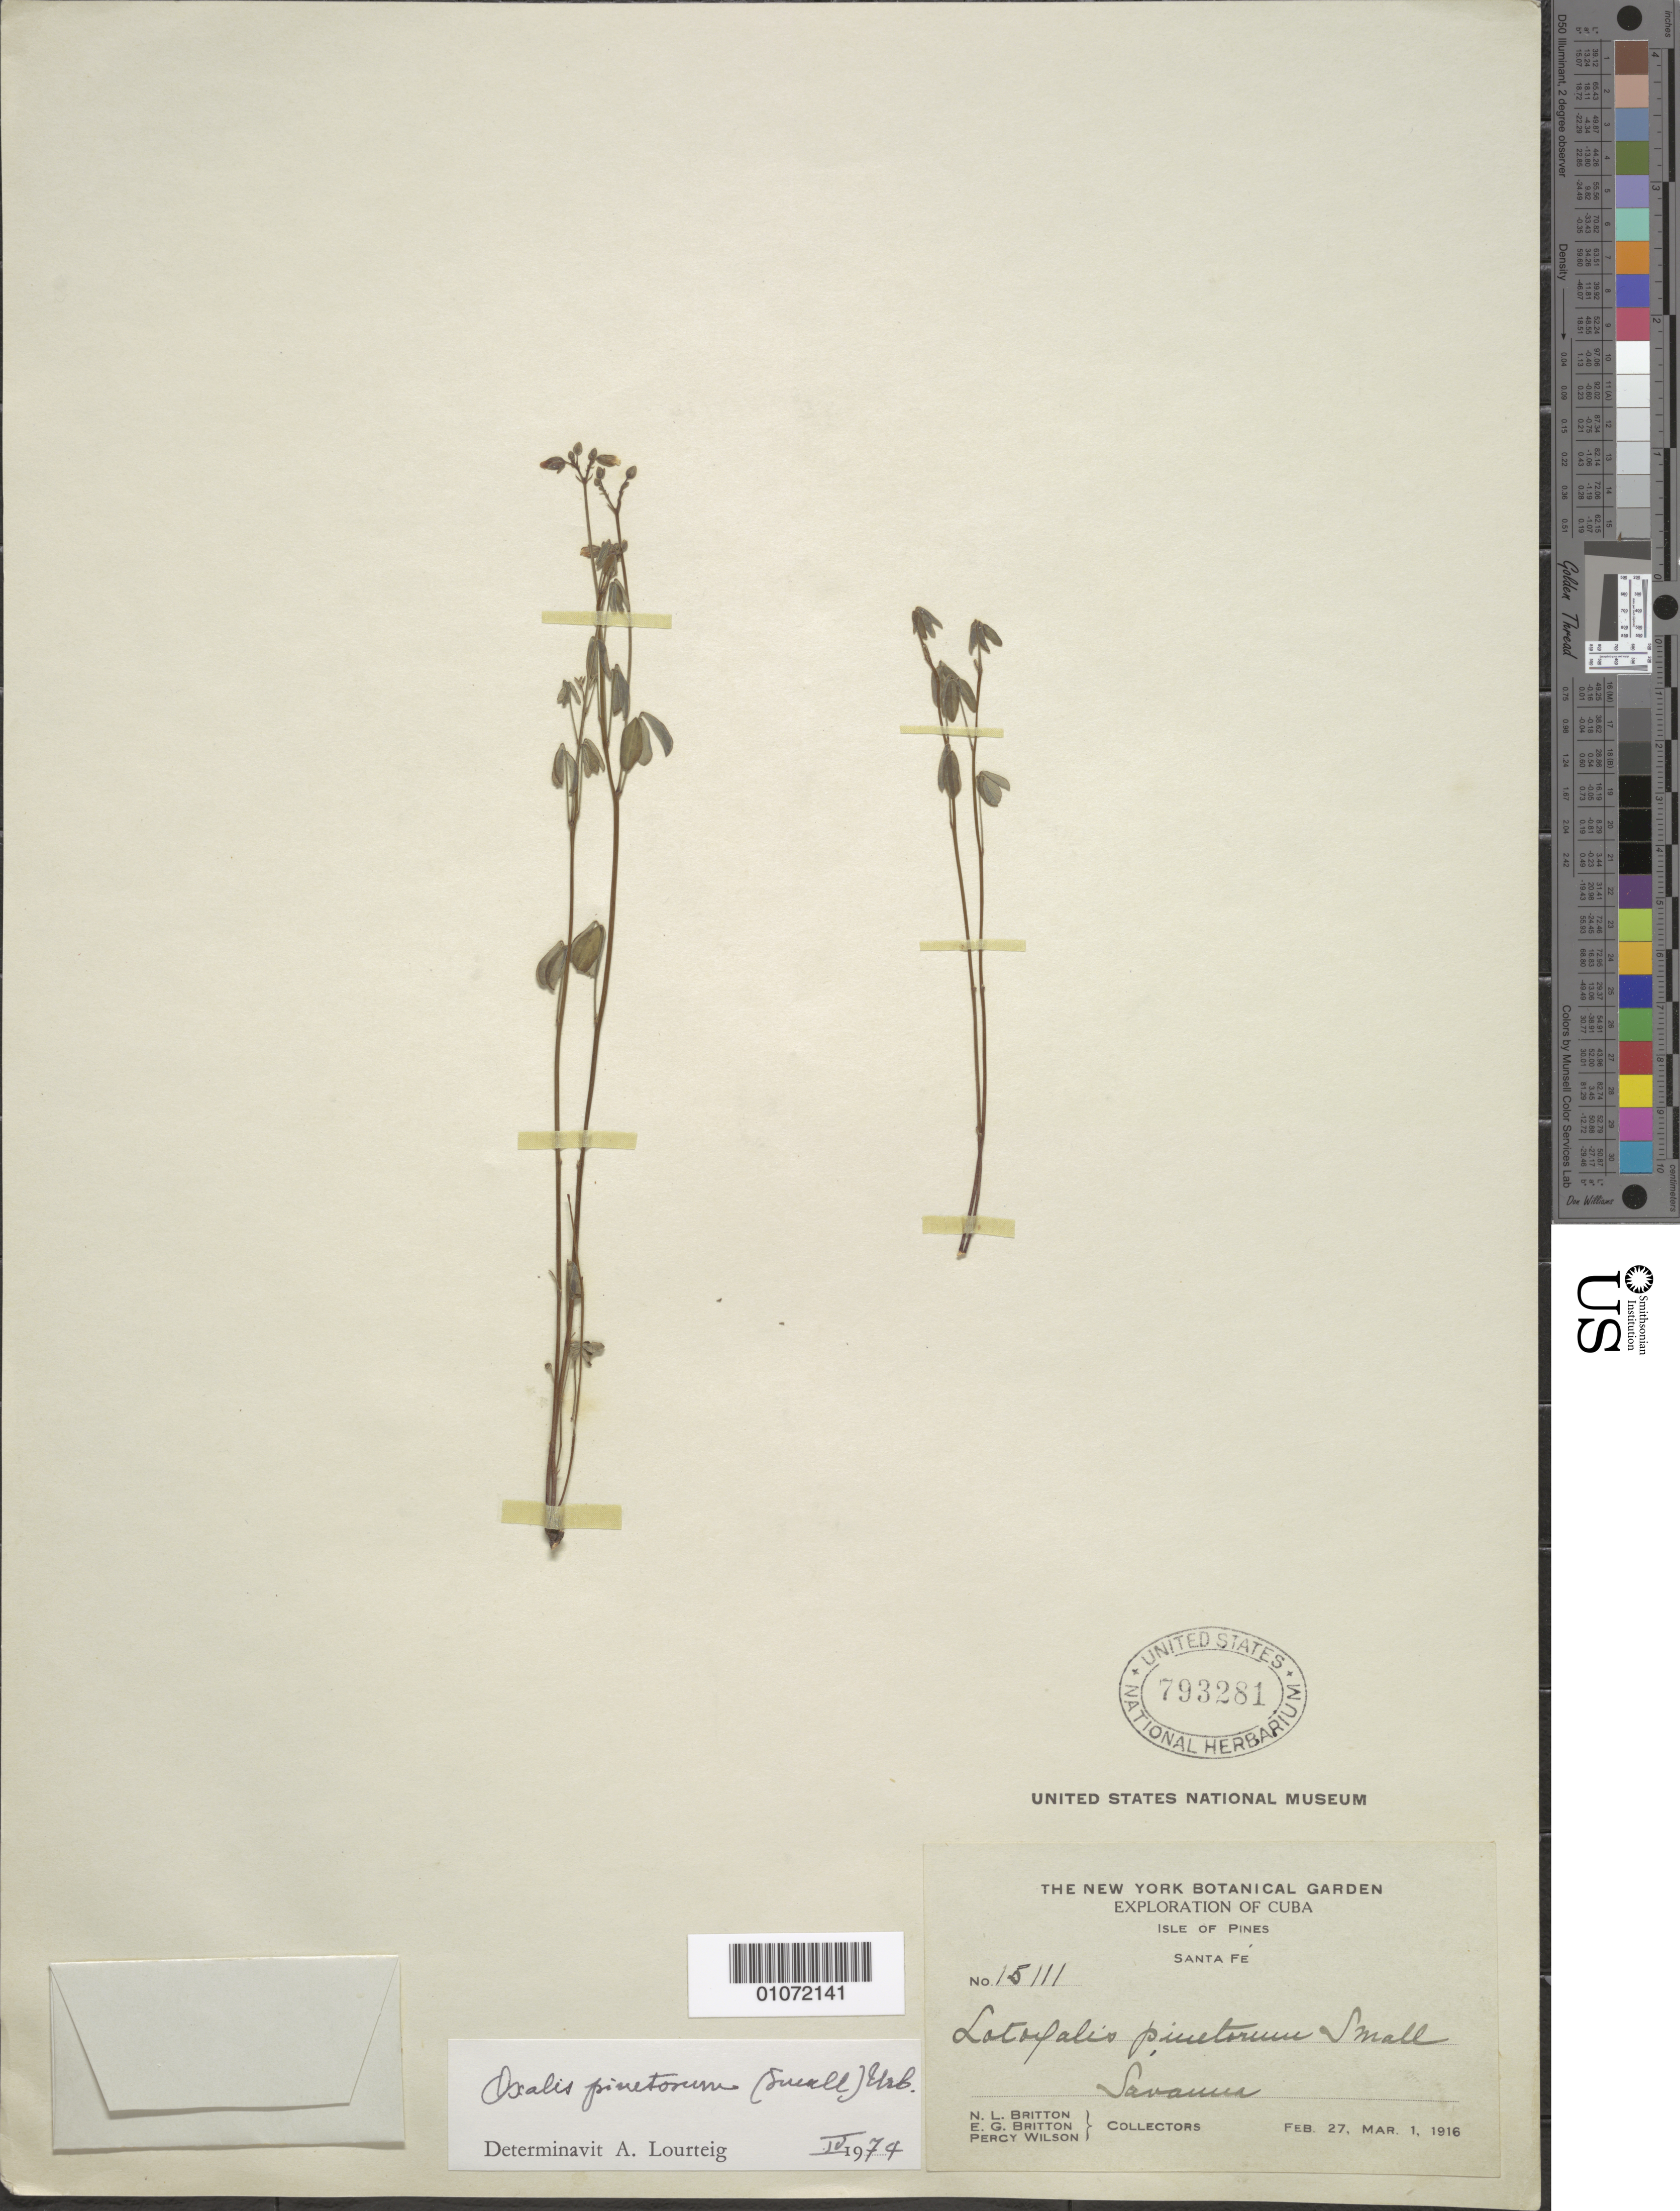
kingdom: Plantae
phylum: Tracheophyta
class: Magnoliopsida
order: Oxalidales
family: Oxalidaceae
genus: Oxalis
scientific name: Oxalis pinetorum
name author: (Small) Urb.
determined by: Lourteig, A.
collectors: N. Britton, E. G. Britton & P. Wilson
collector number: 15111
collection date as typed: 27 Feb 1916 to 01 Mar 1916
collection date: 1916-02-27/1916-03-01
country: Cuba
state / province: Isla de La Juventud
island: Isla de la Juventud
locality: Isle of Pines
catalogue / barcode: US 793281